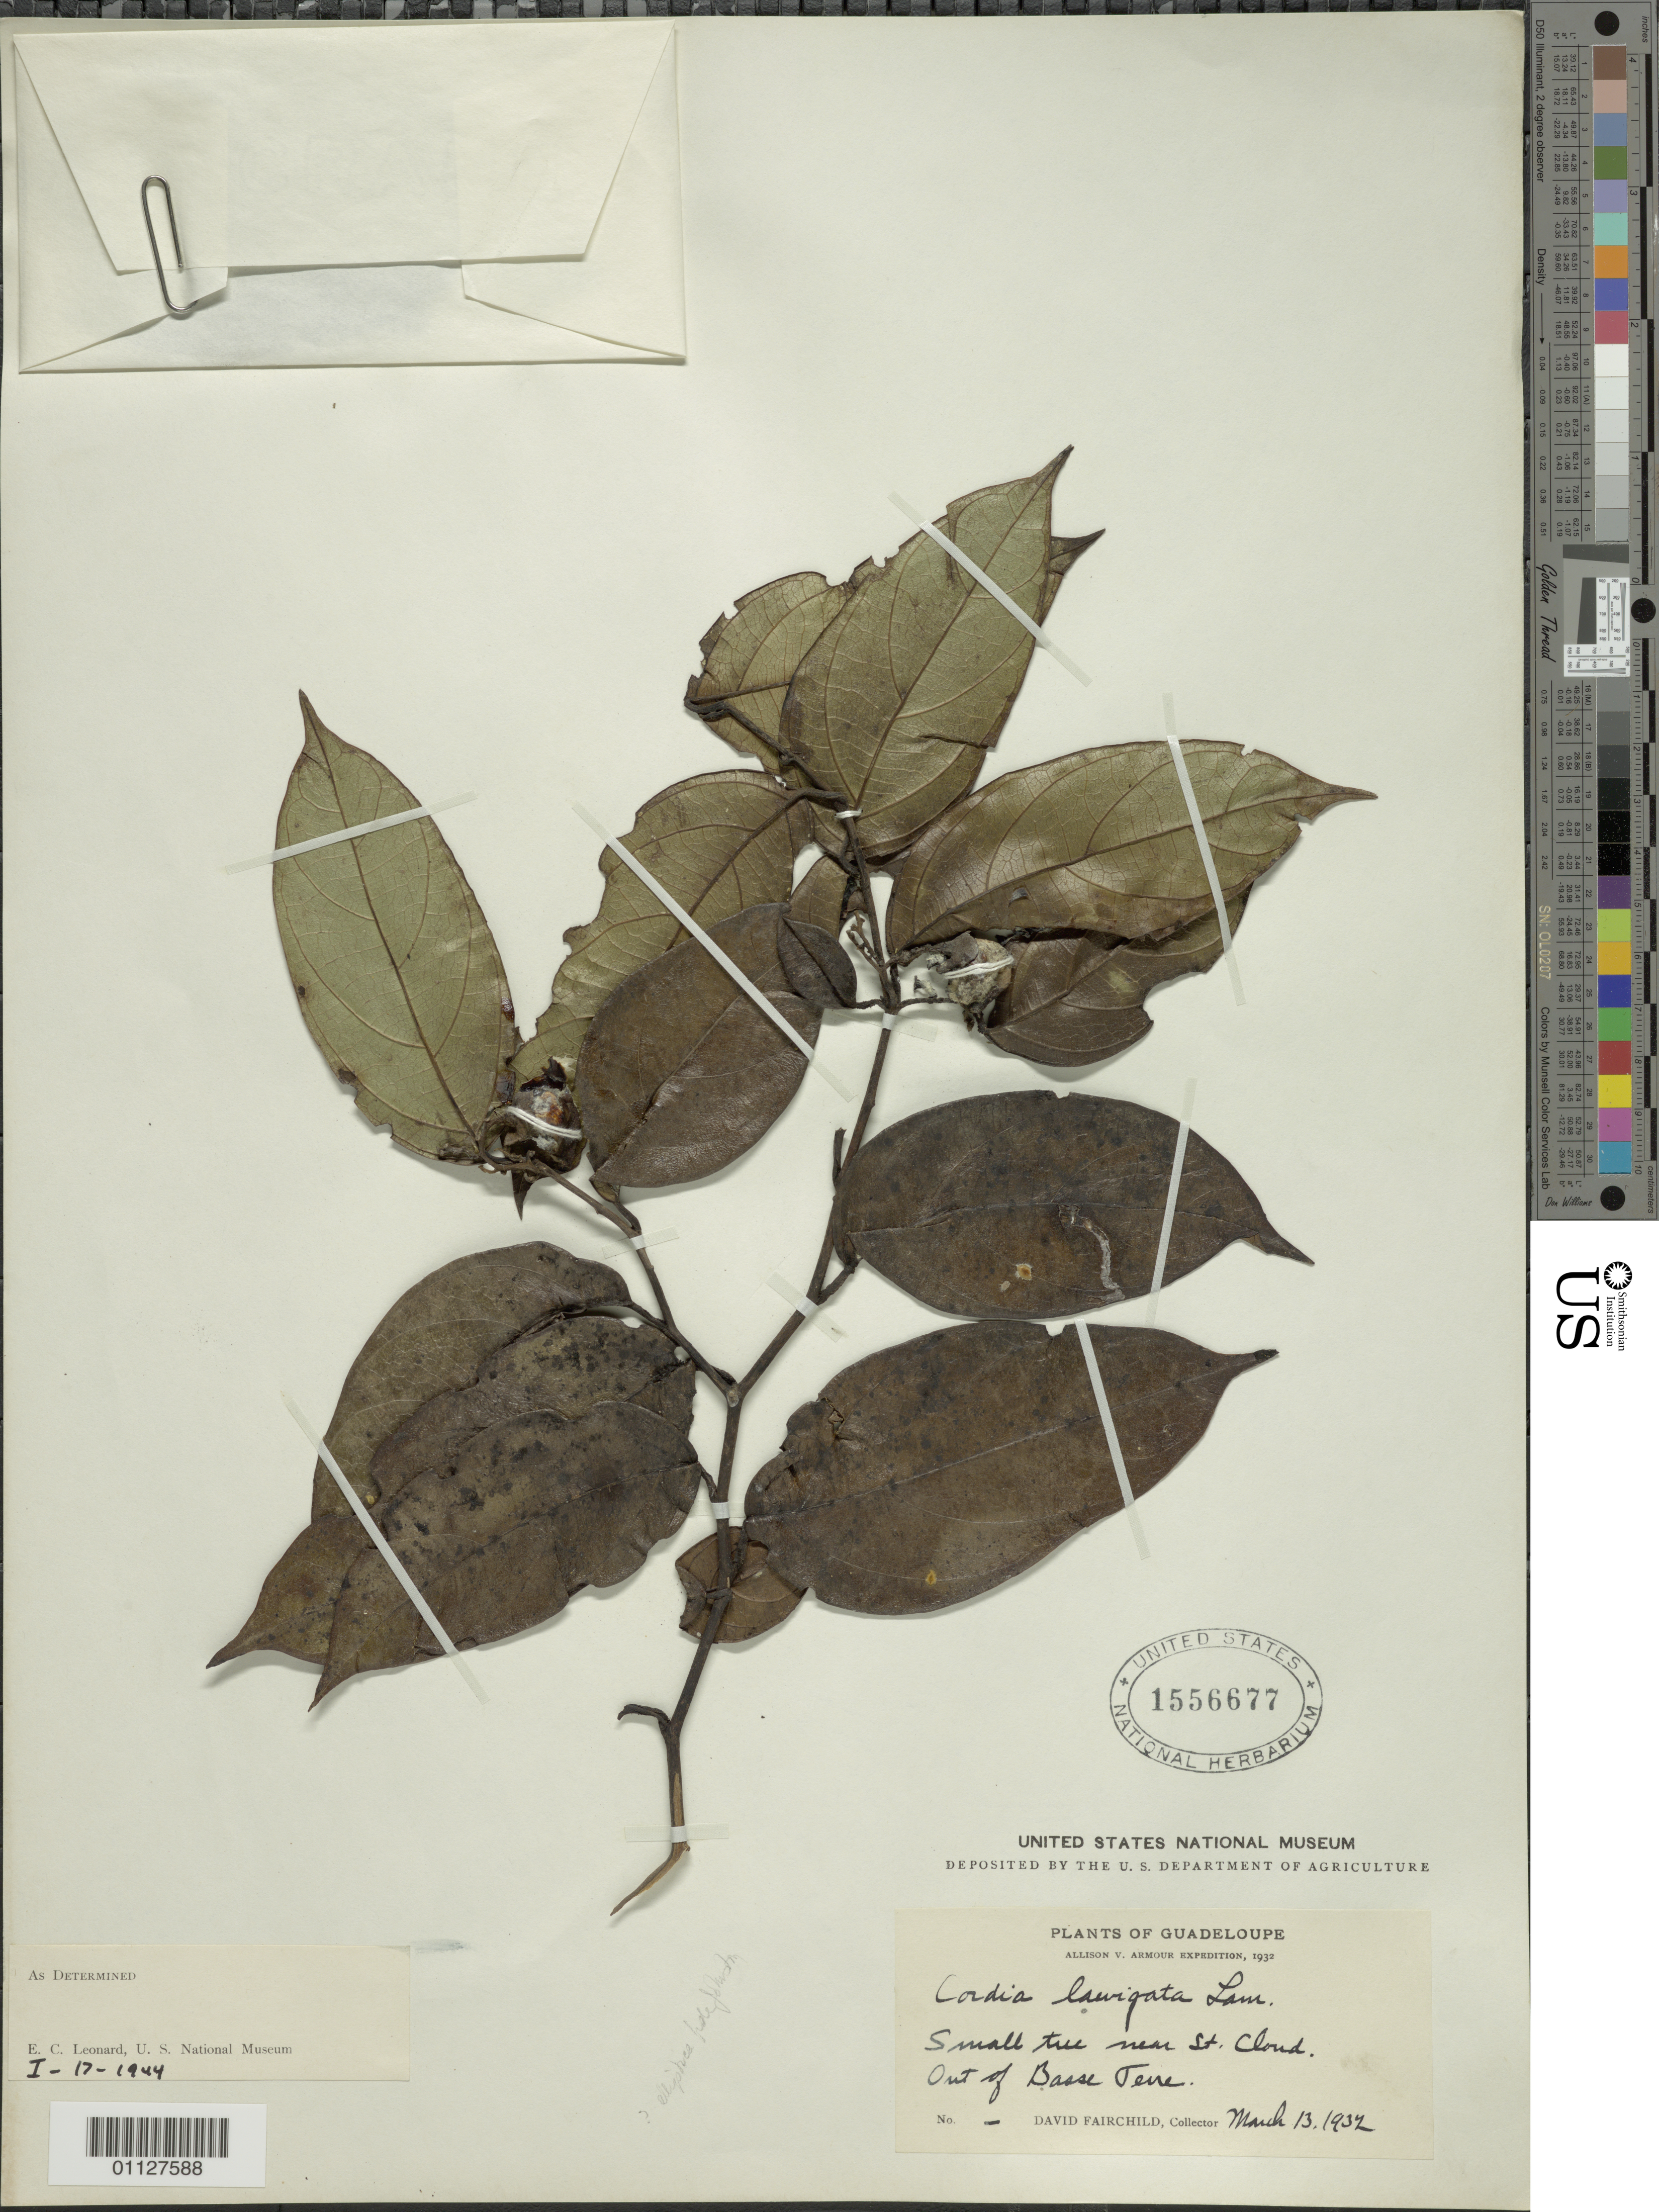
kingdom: Plantae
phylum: Tracheophyta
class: Magnoliopsida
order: Boraginales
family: Cordiaceae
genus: Cordia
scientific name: Cordia elliptica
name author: Sw.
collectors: D. Fairchild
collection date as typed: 13 Mar 1932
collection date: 1932-03-13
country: Guadeloupe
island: Basse Terre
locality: Near St. Claud. Out of Basse Terre.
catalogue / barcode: US 1556677